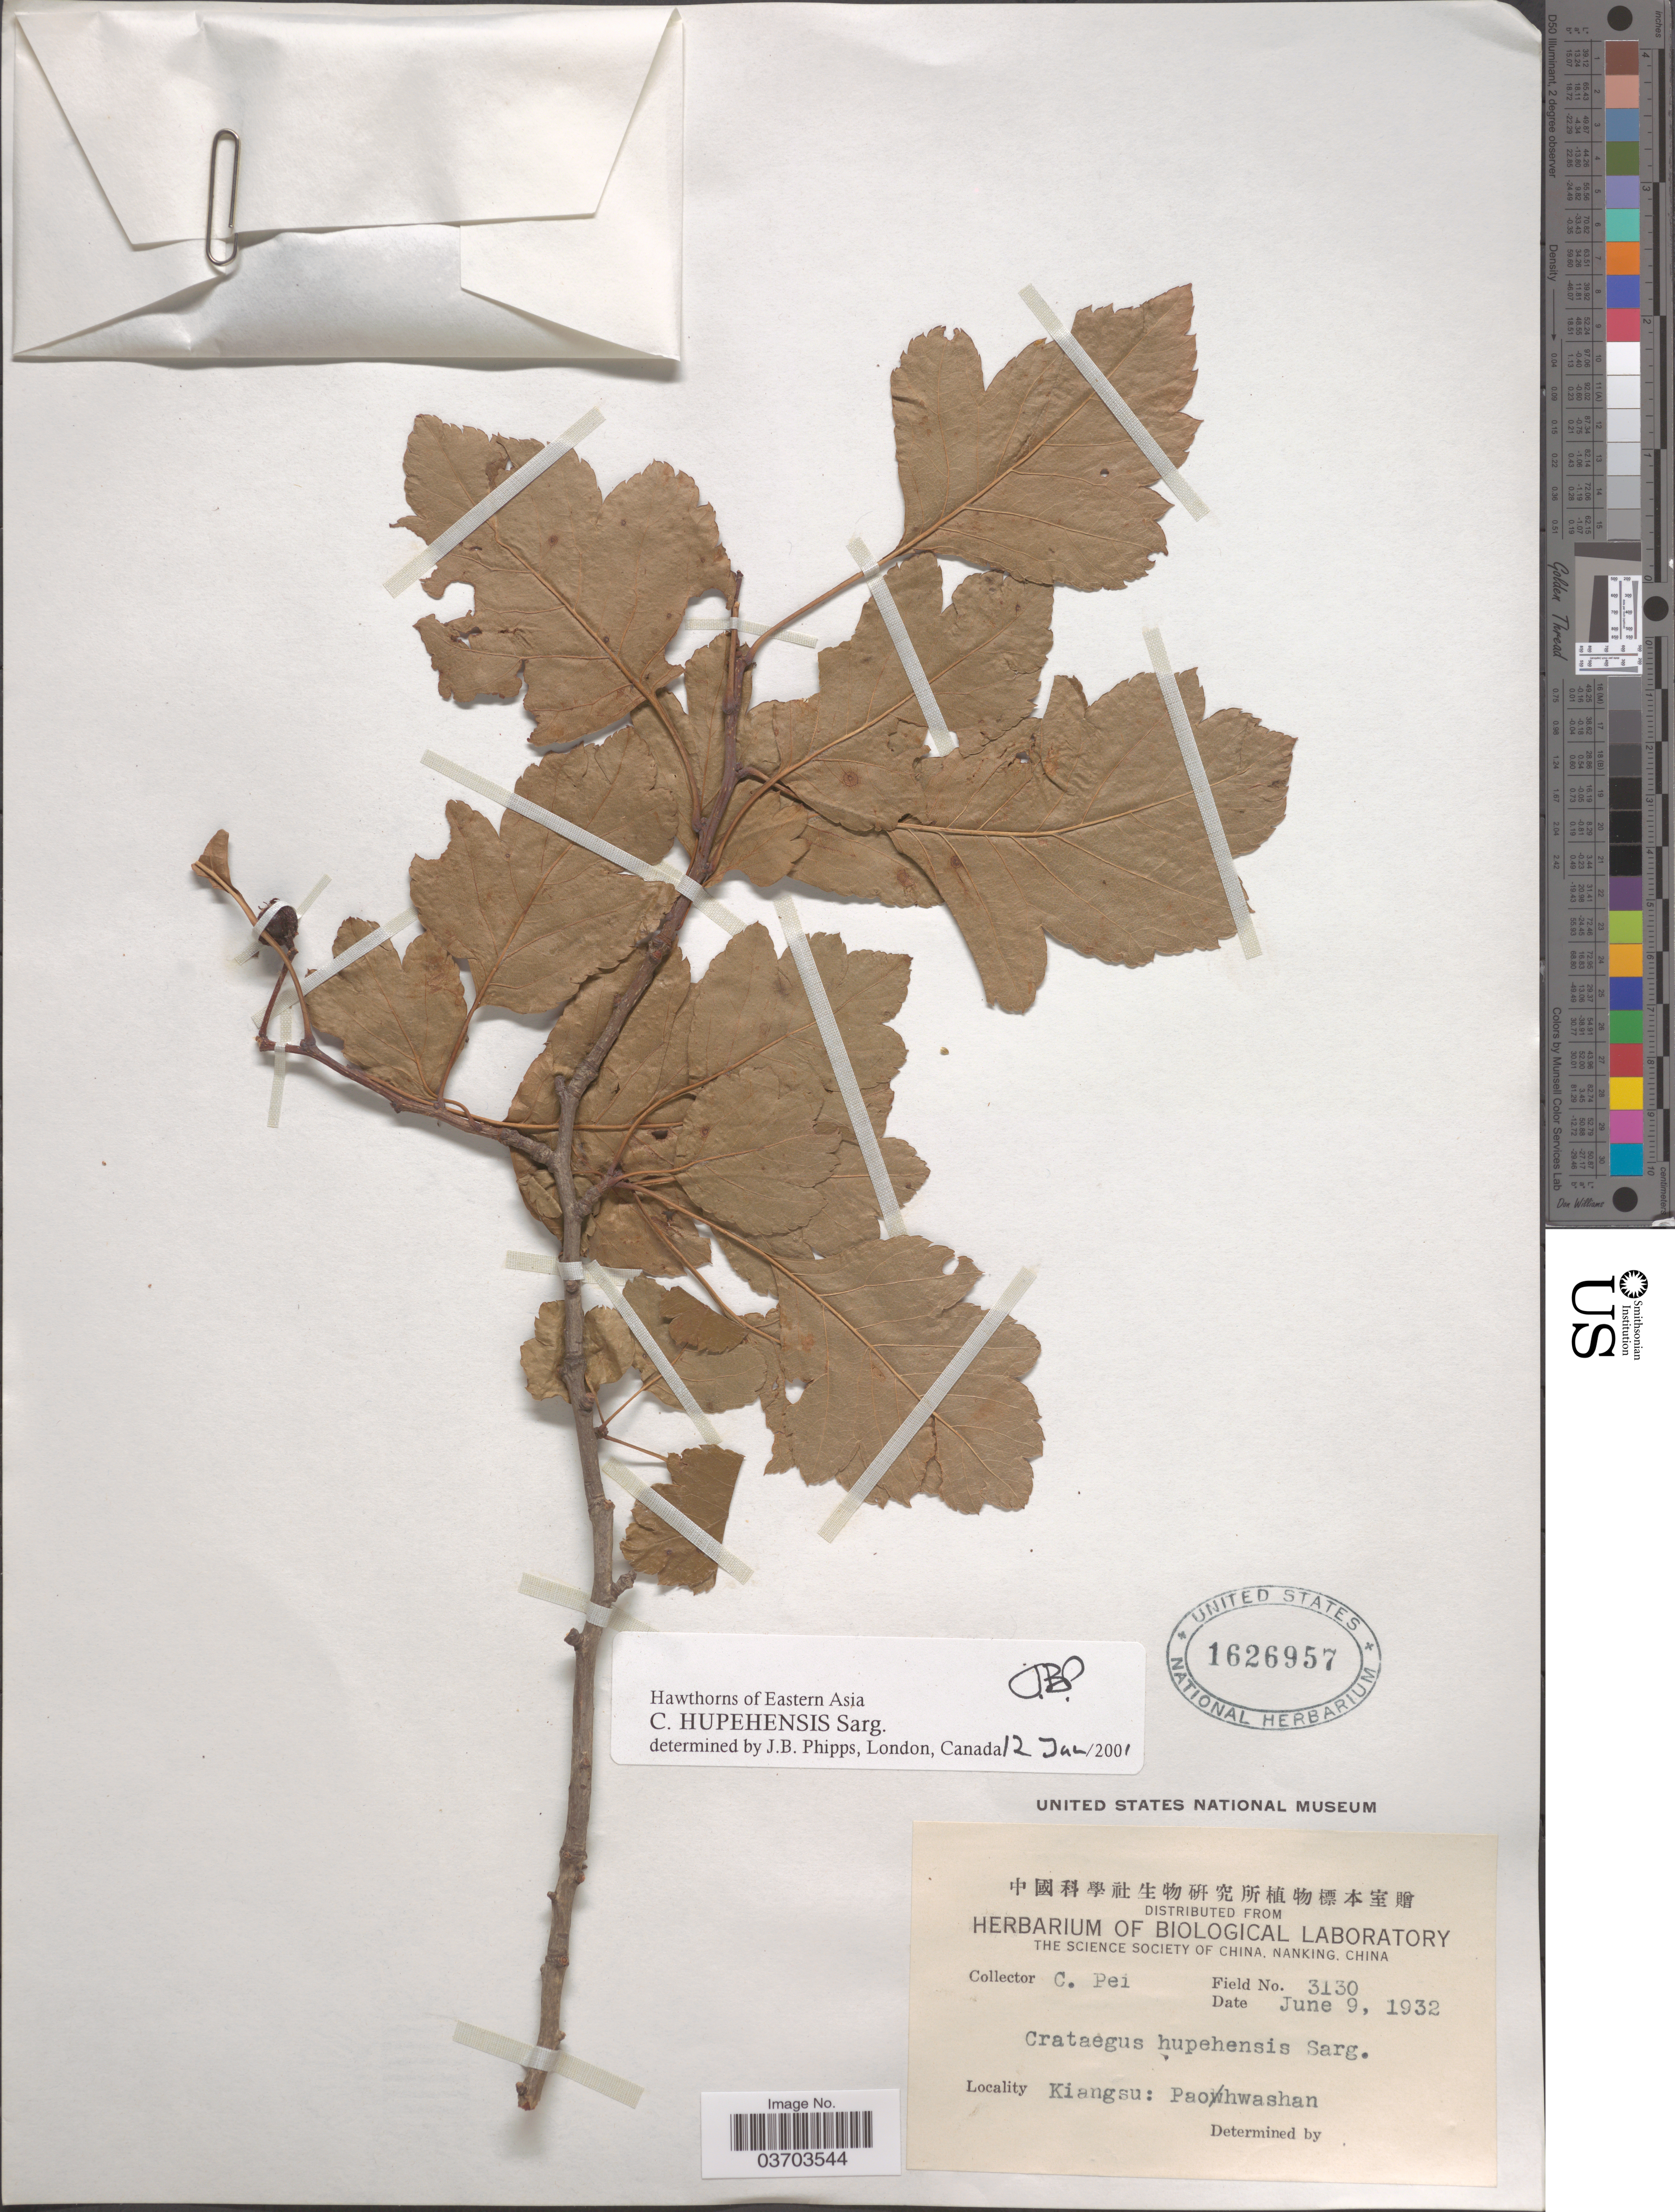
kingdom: Plantae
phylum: Tracheophyta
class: Magnoliopsida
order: Rosales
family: Rosaceae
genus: Crataegus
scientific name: Crataegus hupehensis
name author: Sarg.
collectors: C. P'ei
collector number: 3130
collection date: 1932-06-09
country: China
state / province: Jiangsu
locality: Kiangsu: Paohwashan.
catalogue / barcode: US 1626957